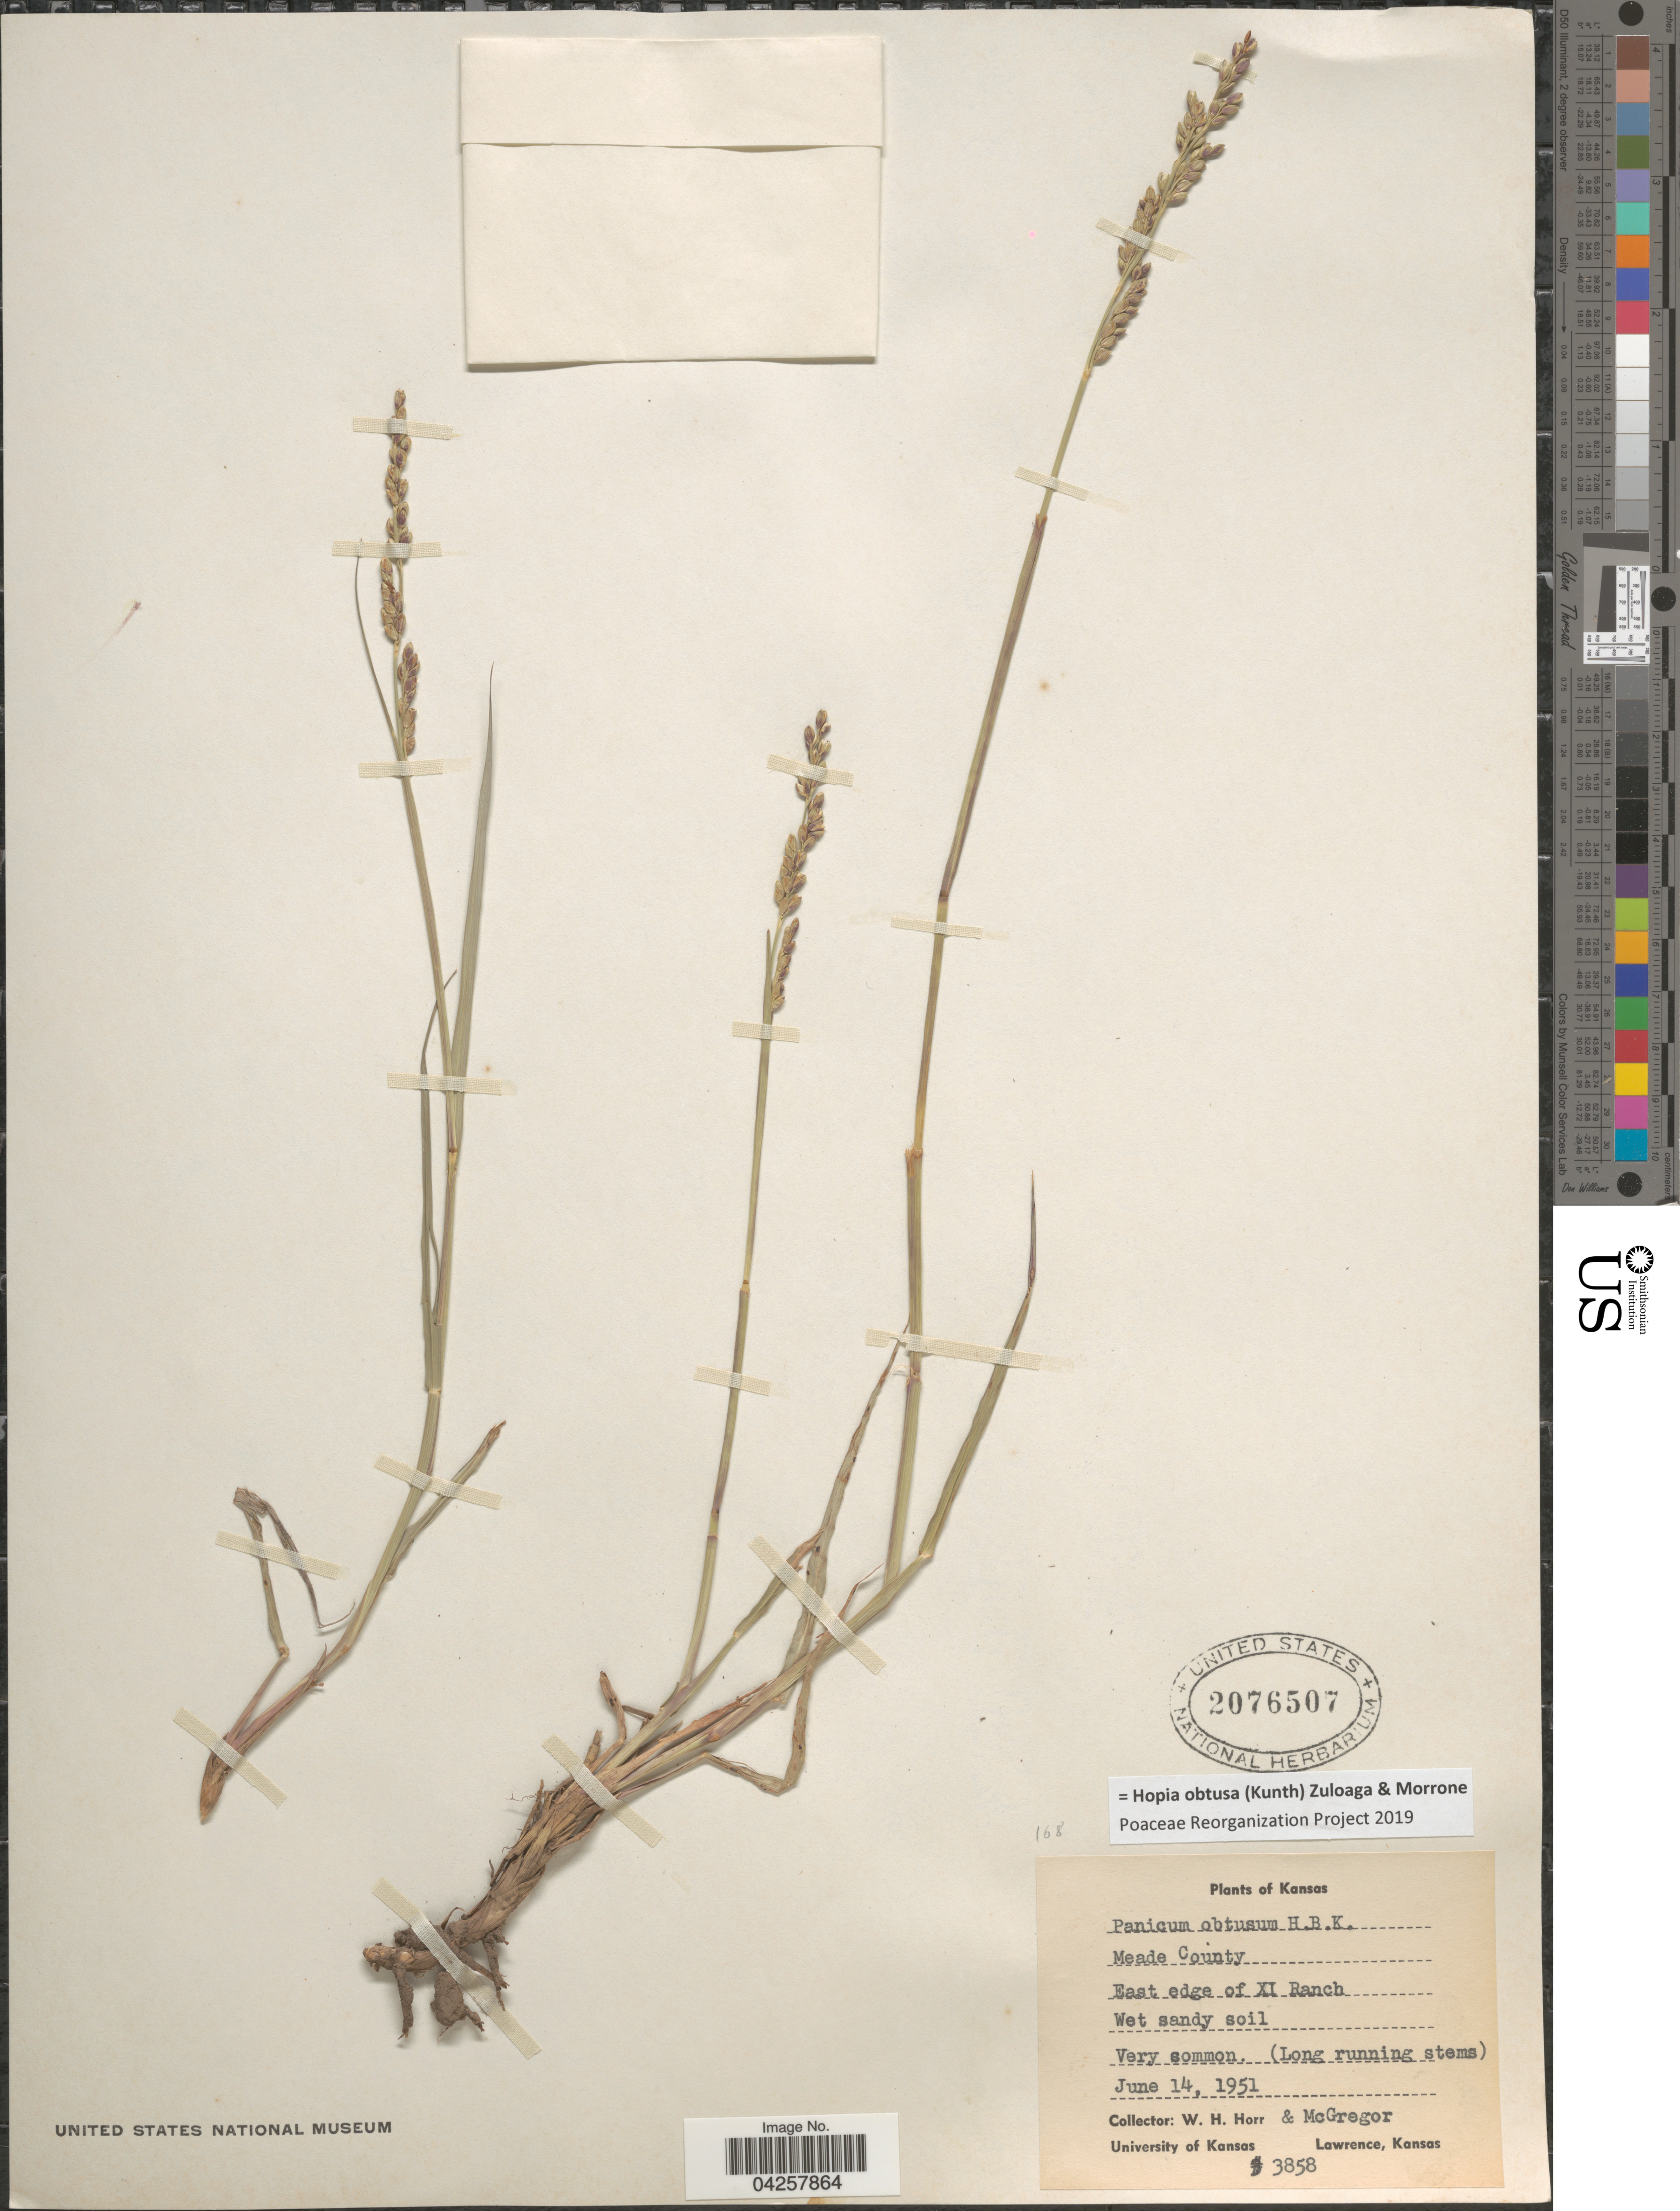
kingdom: Plantae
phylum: Tracheophyta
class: Liliopsida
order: Poales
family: Poaceae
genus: Hopia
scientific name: Hopia obtusa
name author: (Kunth) Zuloaga & Morrone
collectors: W. H. Horr & -. McGregor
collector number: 3858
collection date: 1951-06-14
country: United States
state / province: Kansas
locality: Meade County. East edge of XI Ranch.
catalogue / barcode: US 2076507